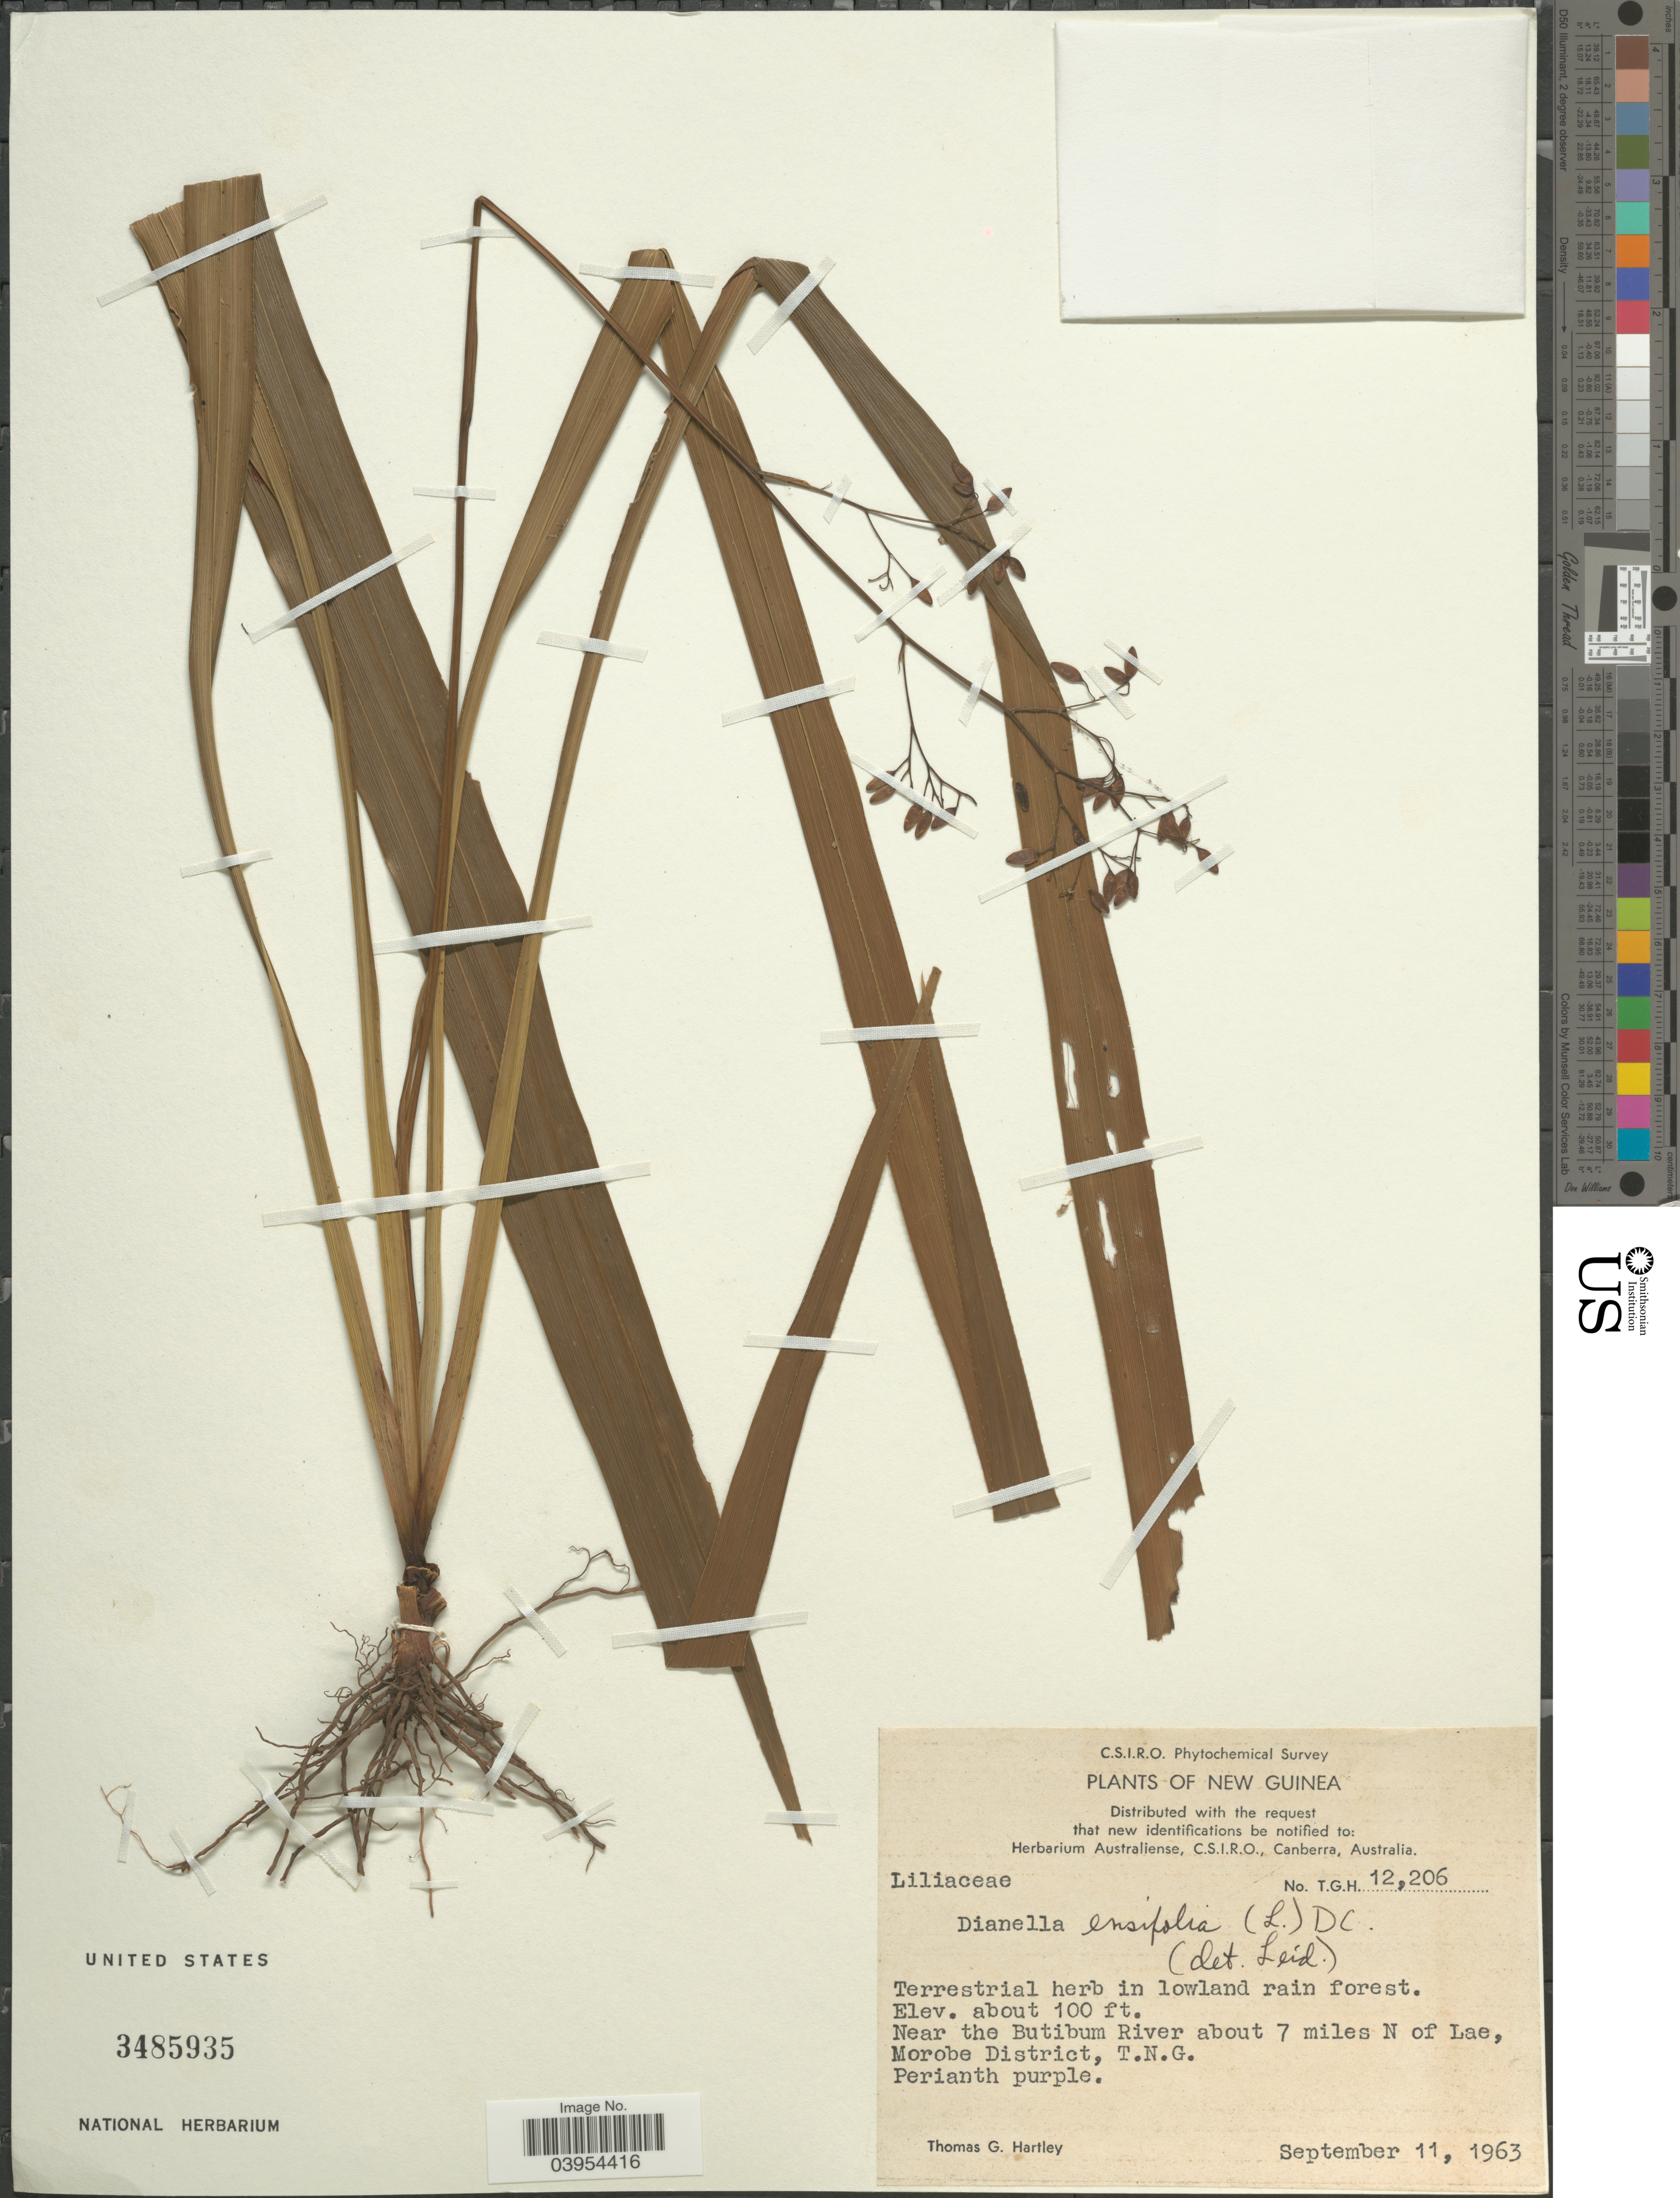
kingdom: Plantae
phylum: Tracheophyta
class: Liliopsida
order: Asparagales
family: Asphodelaceae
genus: Dianella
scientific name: Dianella ensifolia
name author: (L.) DC.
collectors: T. G. Hartley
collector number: T.G.H. 12206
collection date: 1963-09-11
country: Papua New Guinea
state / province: Morobe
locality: New Guinea. Near the Butibum River about 7 miles N of Lae, Morobe District, T.N.G.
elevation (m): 30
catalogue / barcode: US 3485935